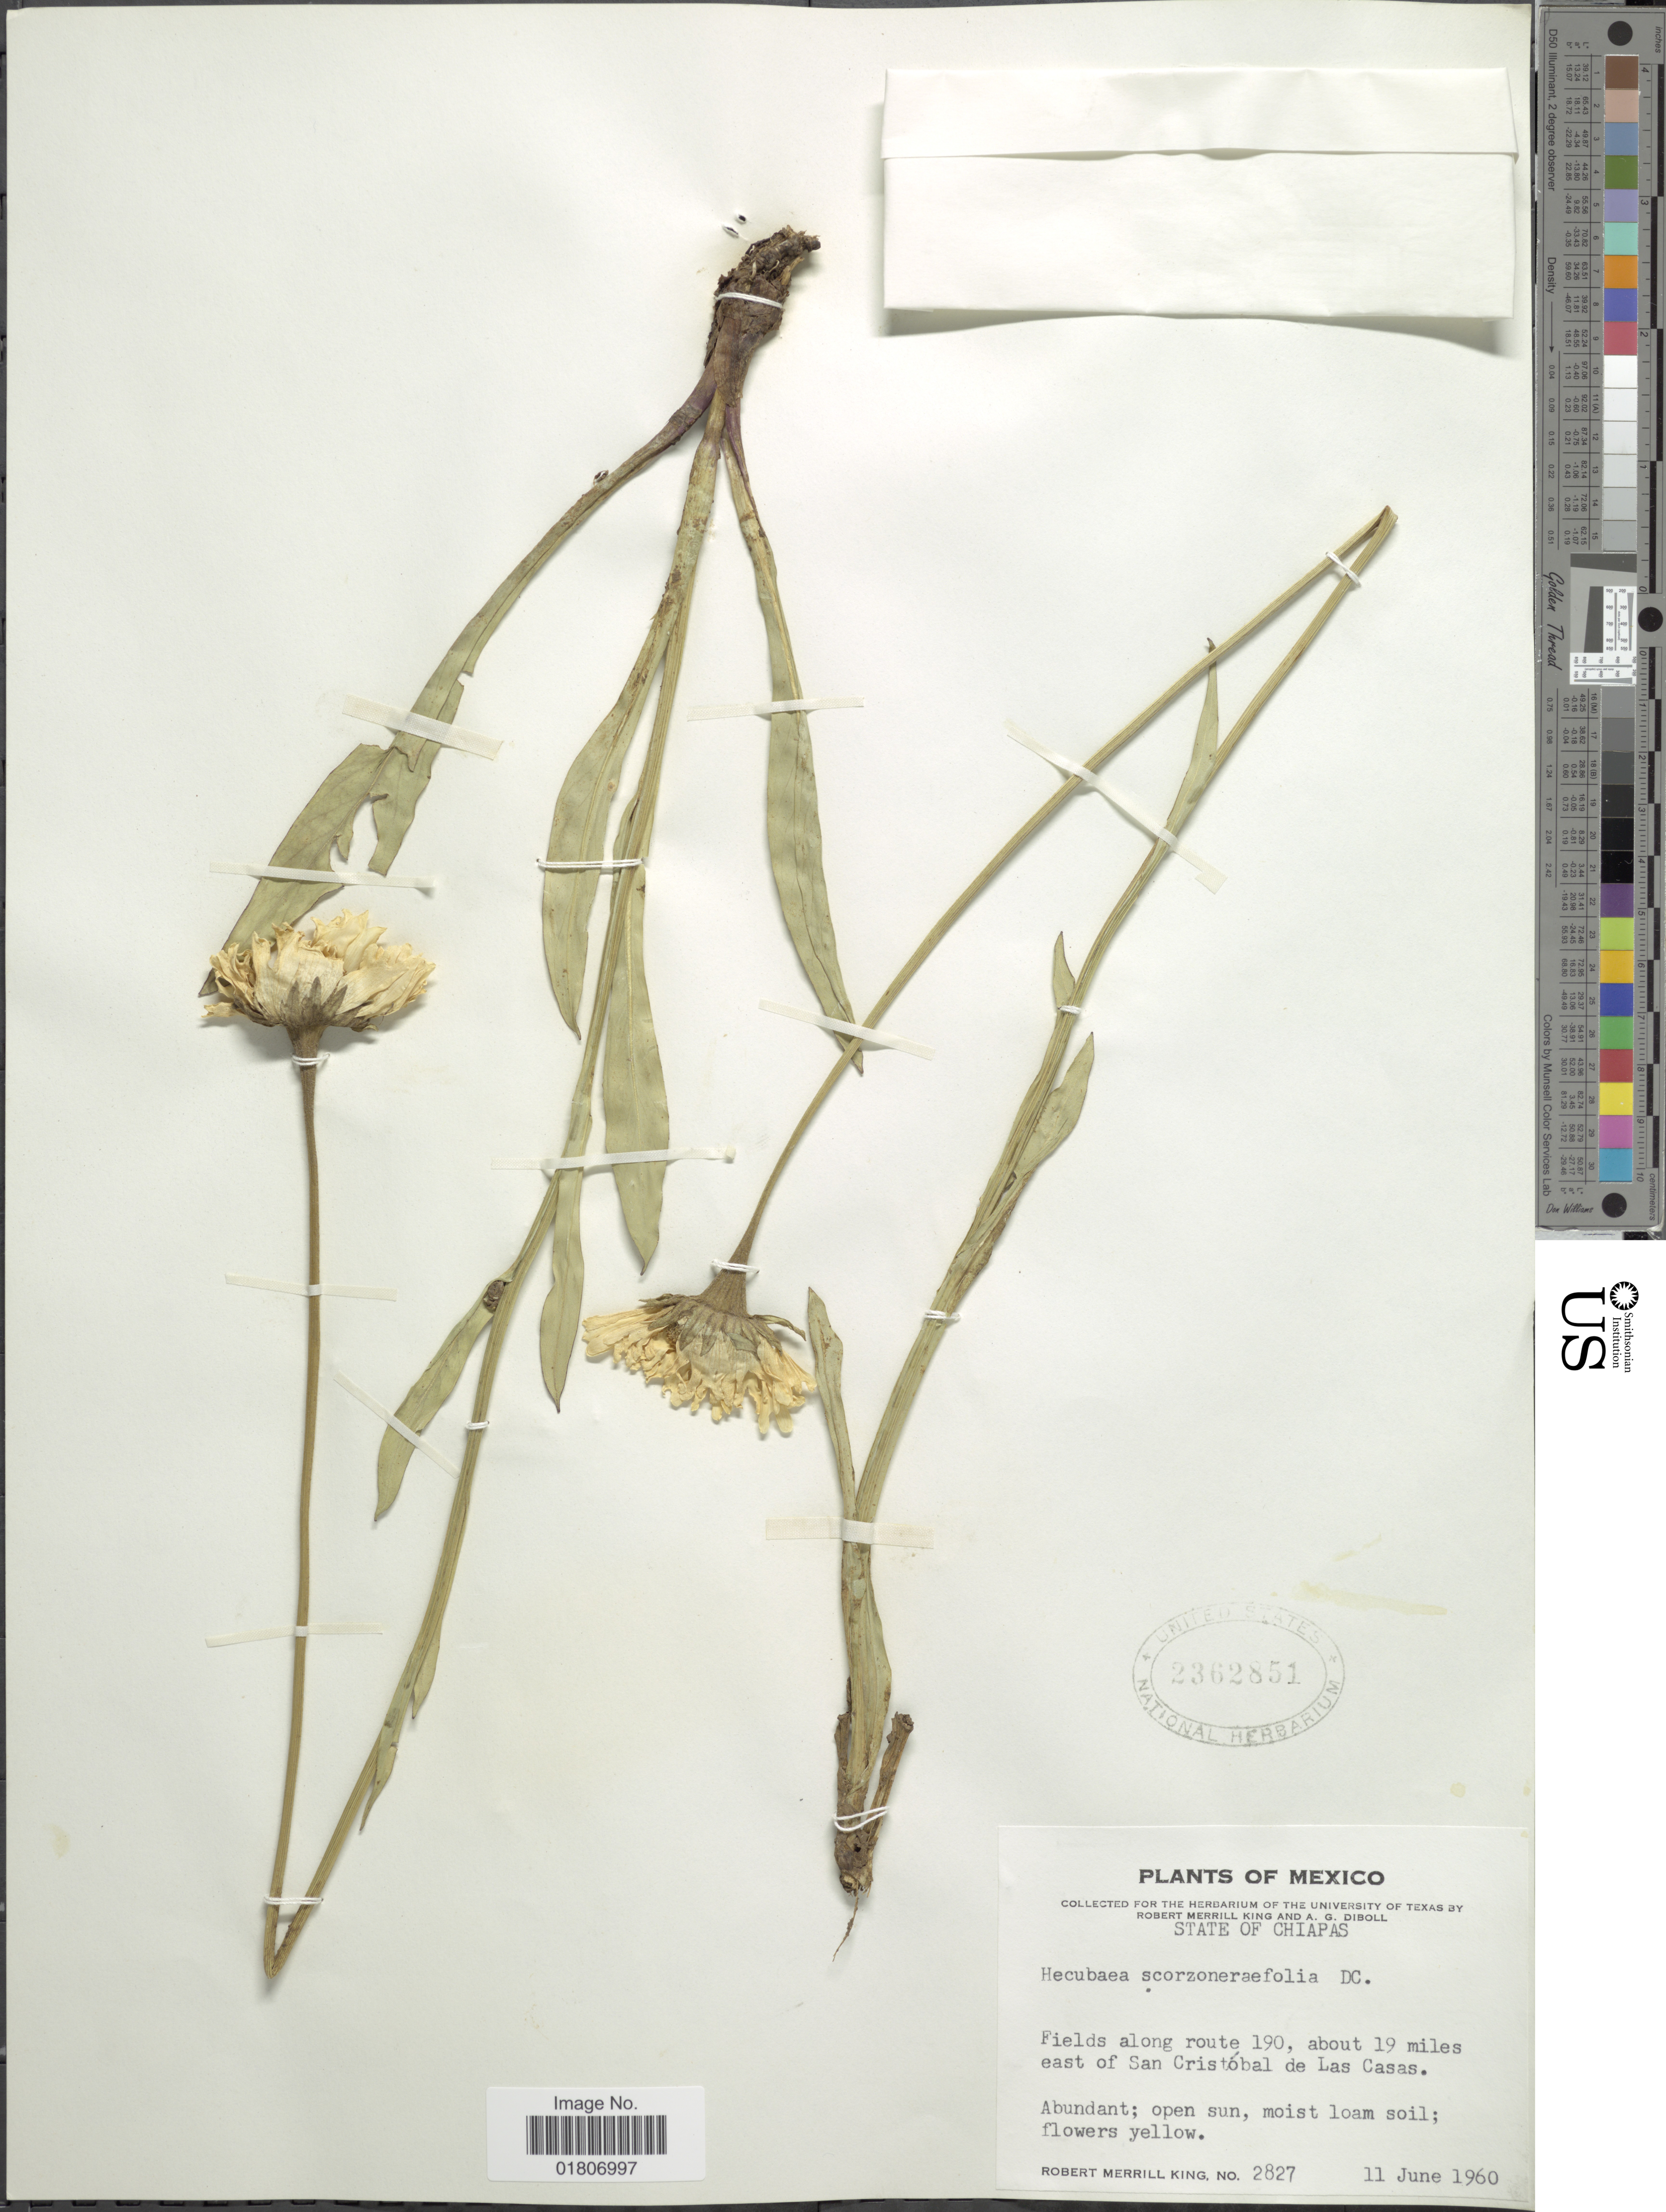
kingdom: Plantae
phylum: Tracheophyta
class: Magnoliopsida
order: Asterales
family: Asteraceae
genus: Dugaldia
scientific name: Dugaldia scorzoneraefolia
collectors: R. M. King & A. Diboll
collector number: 2827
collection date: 1960-06-11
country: Mexico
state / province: Chiapas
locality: Along route 190, about 19 miles east of San Cristóbal de Las Casas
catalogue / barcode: US 2362851